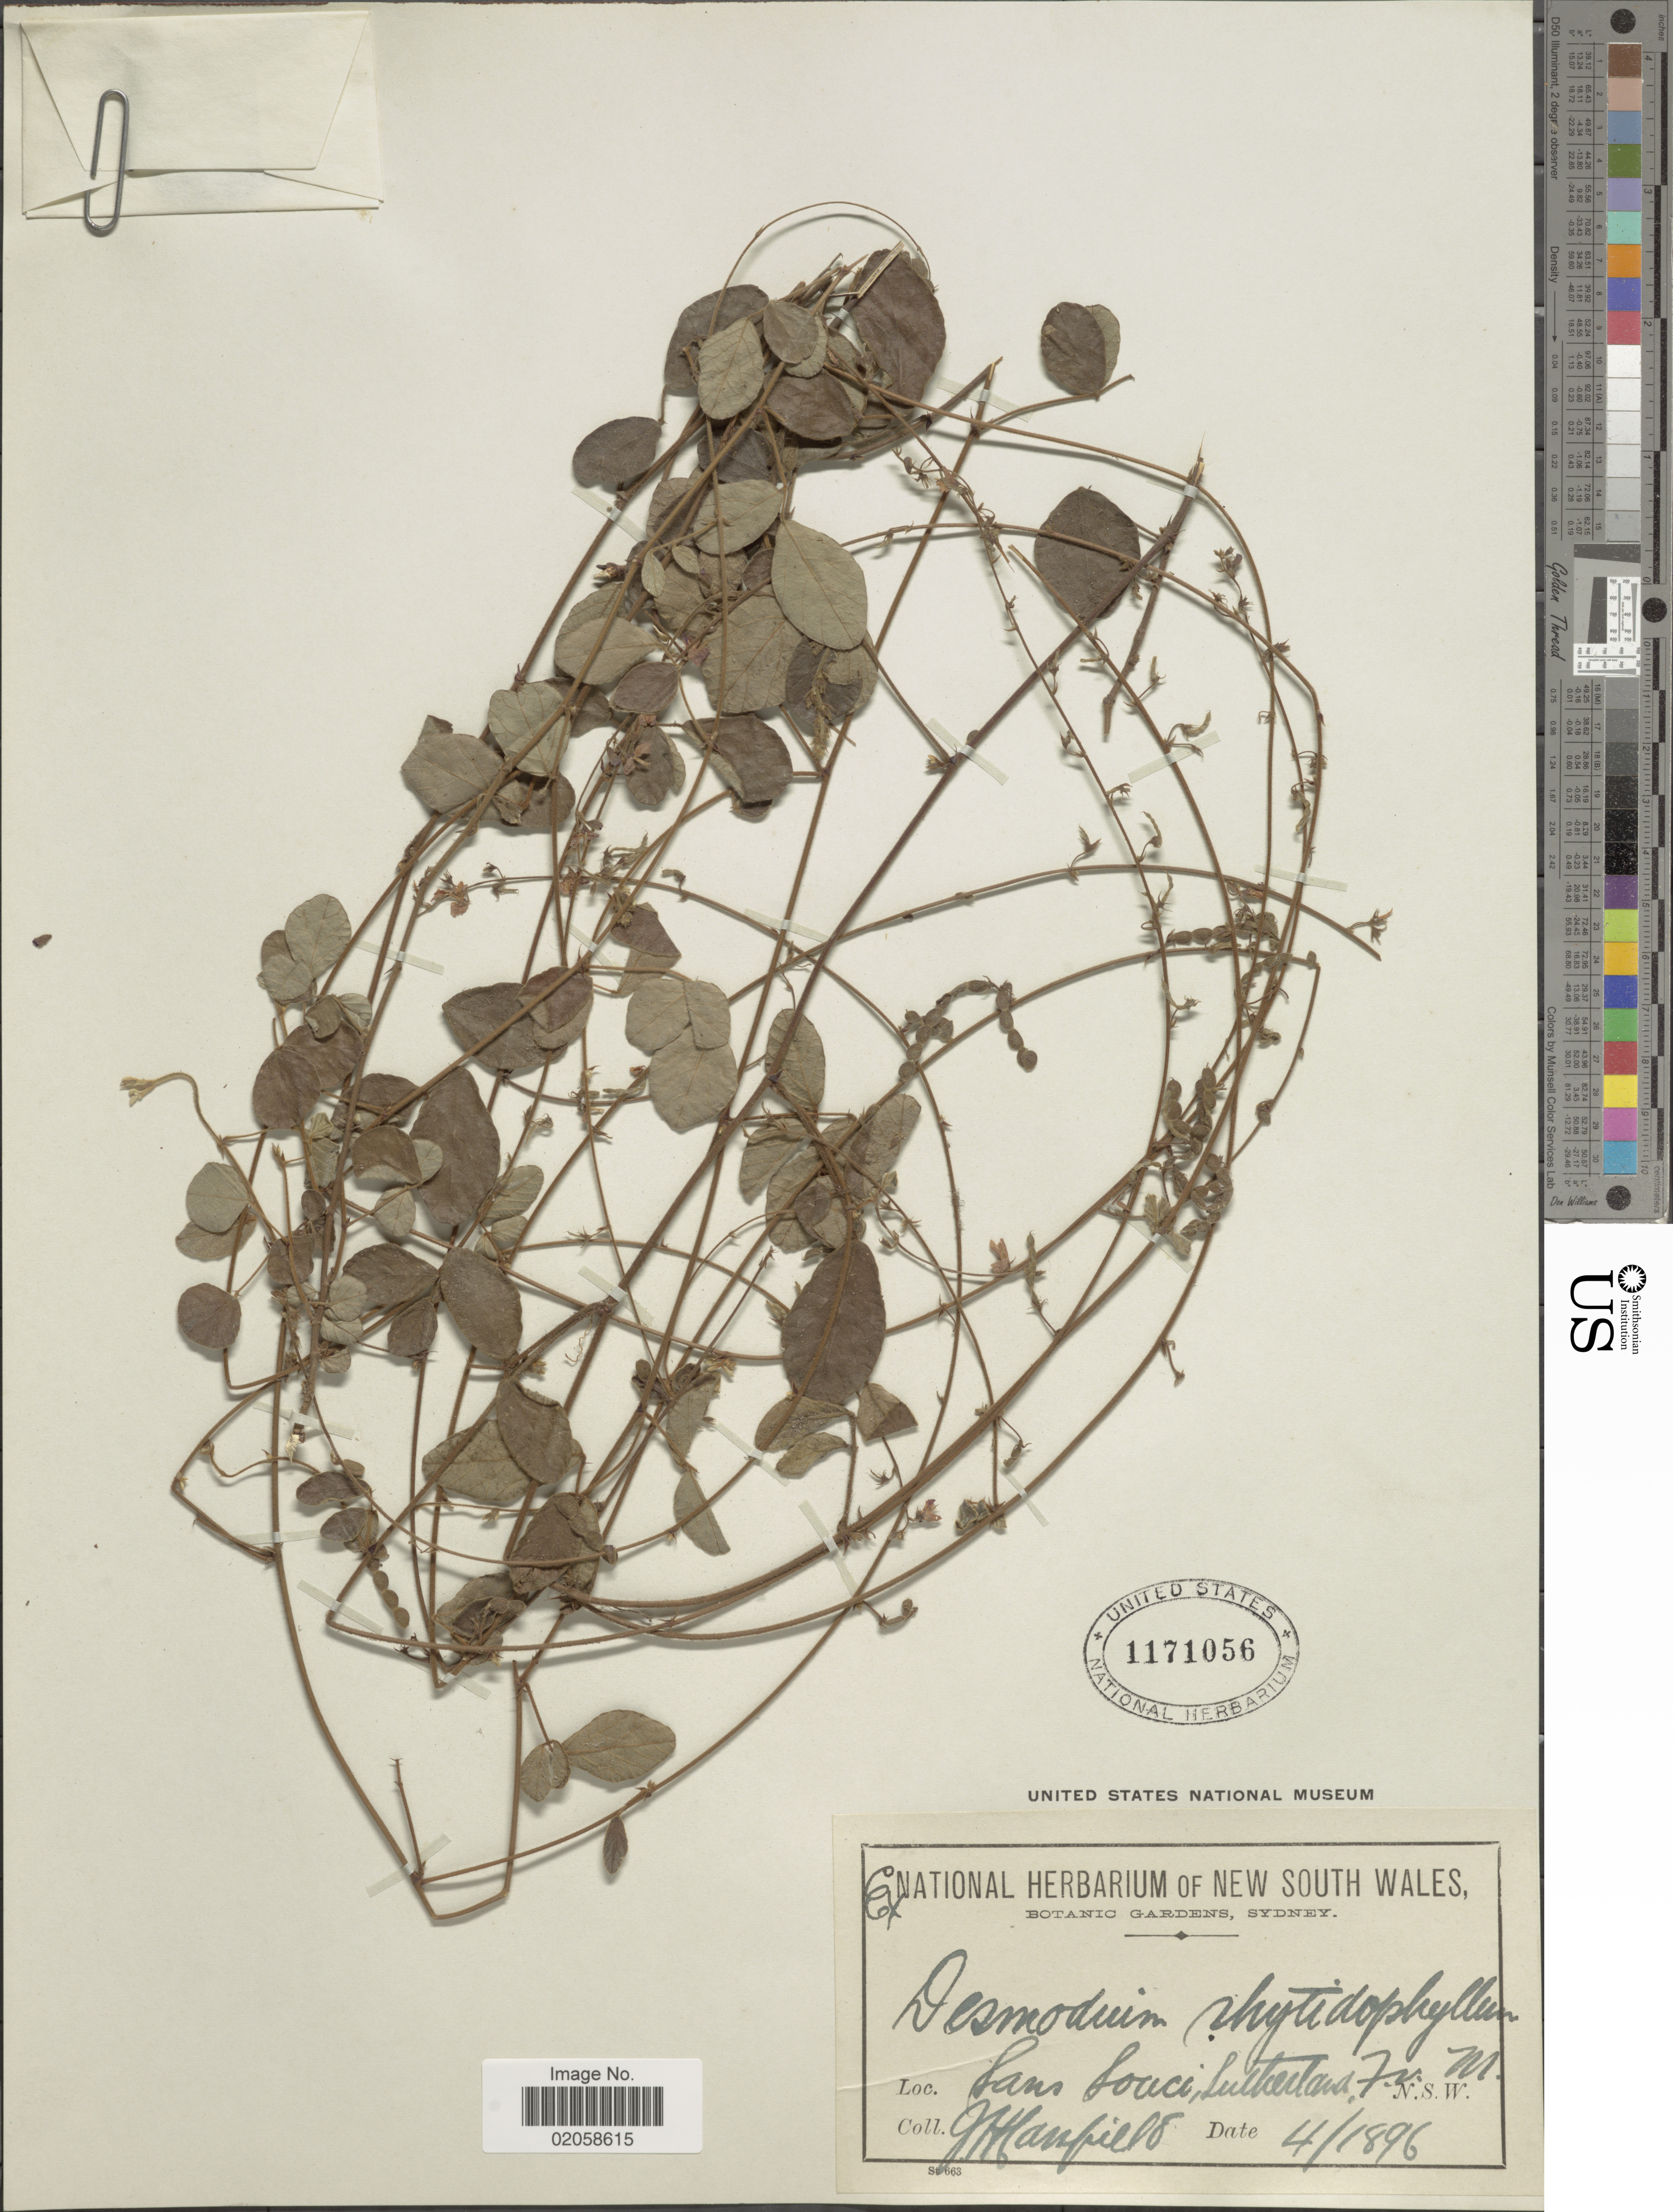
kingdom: Plantae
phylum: Tracheophyta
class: Magnoliopsida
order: Fabales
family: Fabaceae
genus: Maekawaea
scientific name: Maekawaea rhytidophylla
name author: (F. Muell. ex Benth.) H. Ohashi & K. Ohashi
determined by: Strong, Mark T., (BOT), Smithsonian Institution - National Museum of Natural History (UNITED STATES)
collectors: J. Camfield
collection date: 1896-04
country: Australia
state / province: New South Wales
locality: Sans Souci, Sutherland N. S .W.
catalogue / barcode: US 1171056